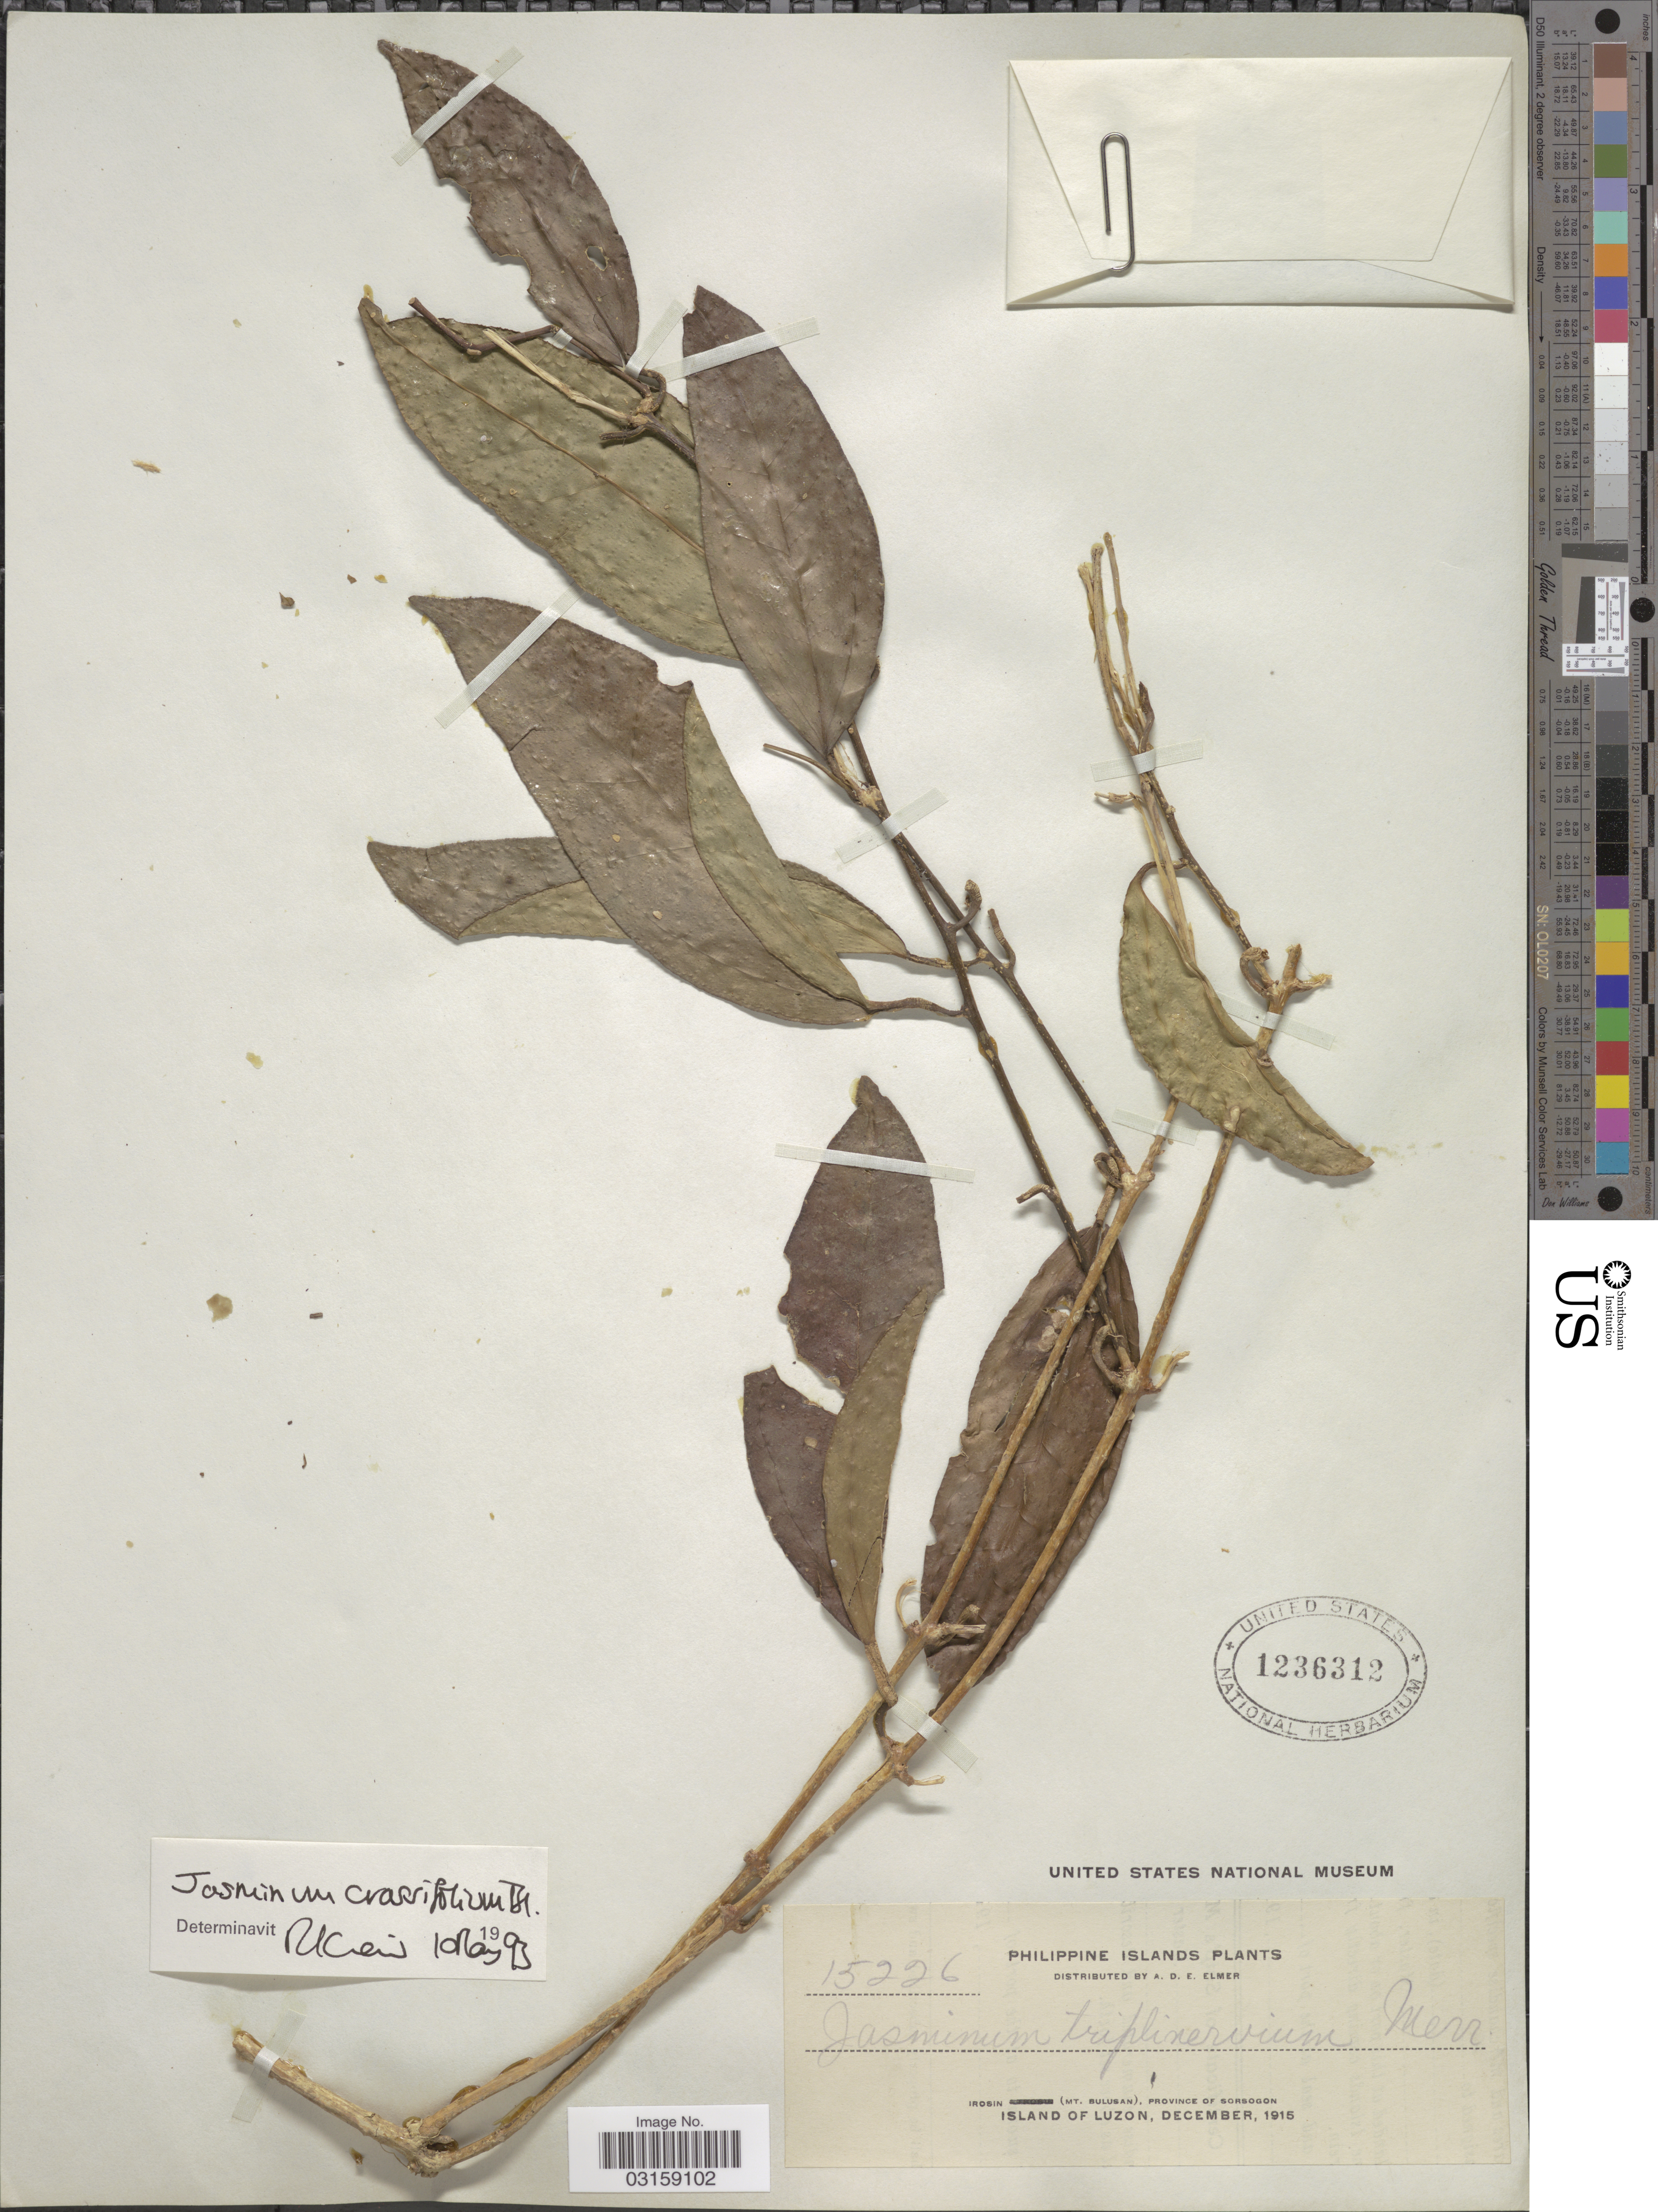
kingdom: Plantae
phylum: Tracheophyta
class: Magnoliopsida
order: Lamiales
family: Oleaceae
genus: Jasminum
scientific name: Jasminum crassifolium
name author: Blume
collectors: A. D. E. Elmer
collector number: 15226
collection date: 1915-12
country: Philippines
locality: Philippine Islands. Irosin (Mt. Bulusan), Province of Sorsogon. Island of Luzon.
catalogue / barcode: US 1236312